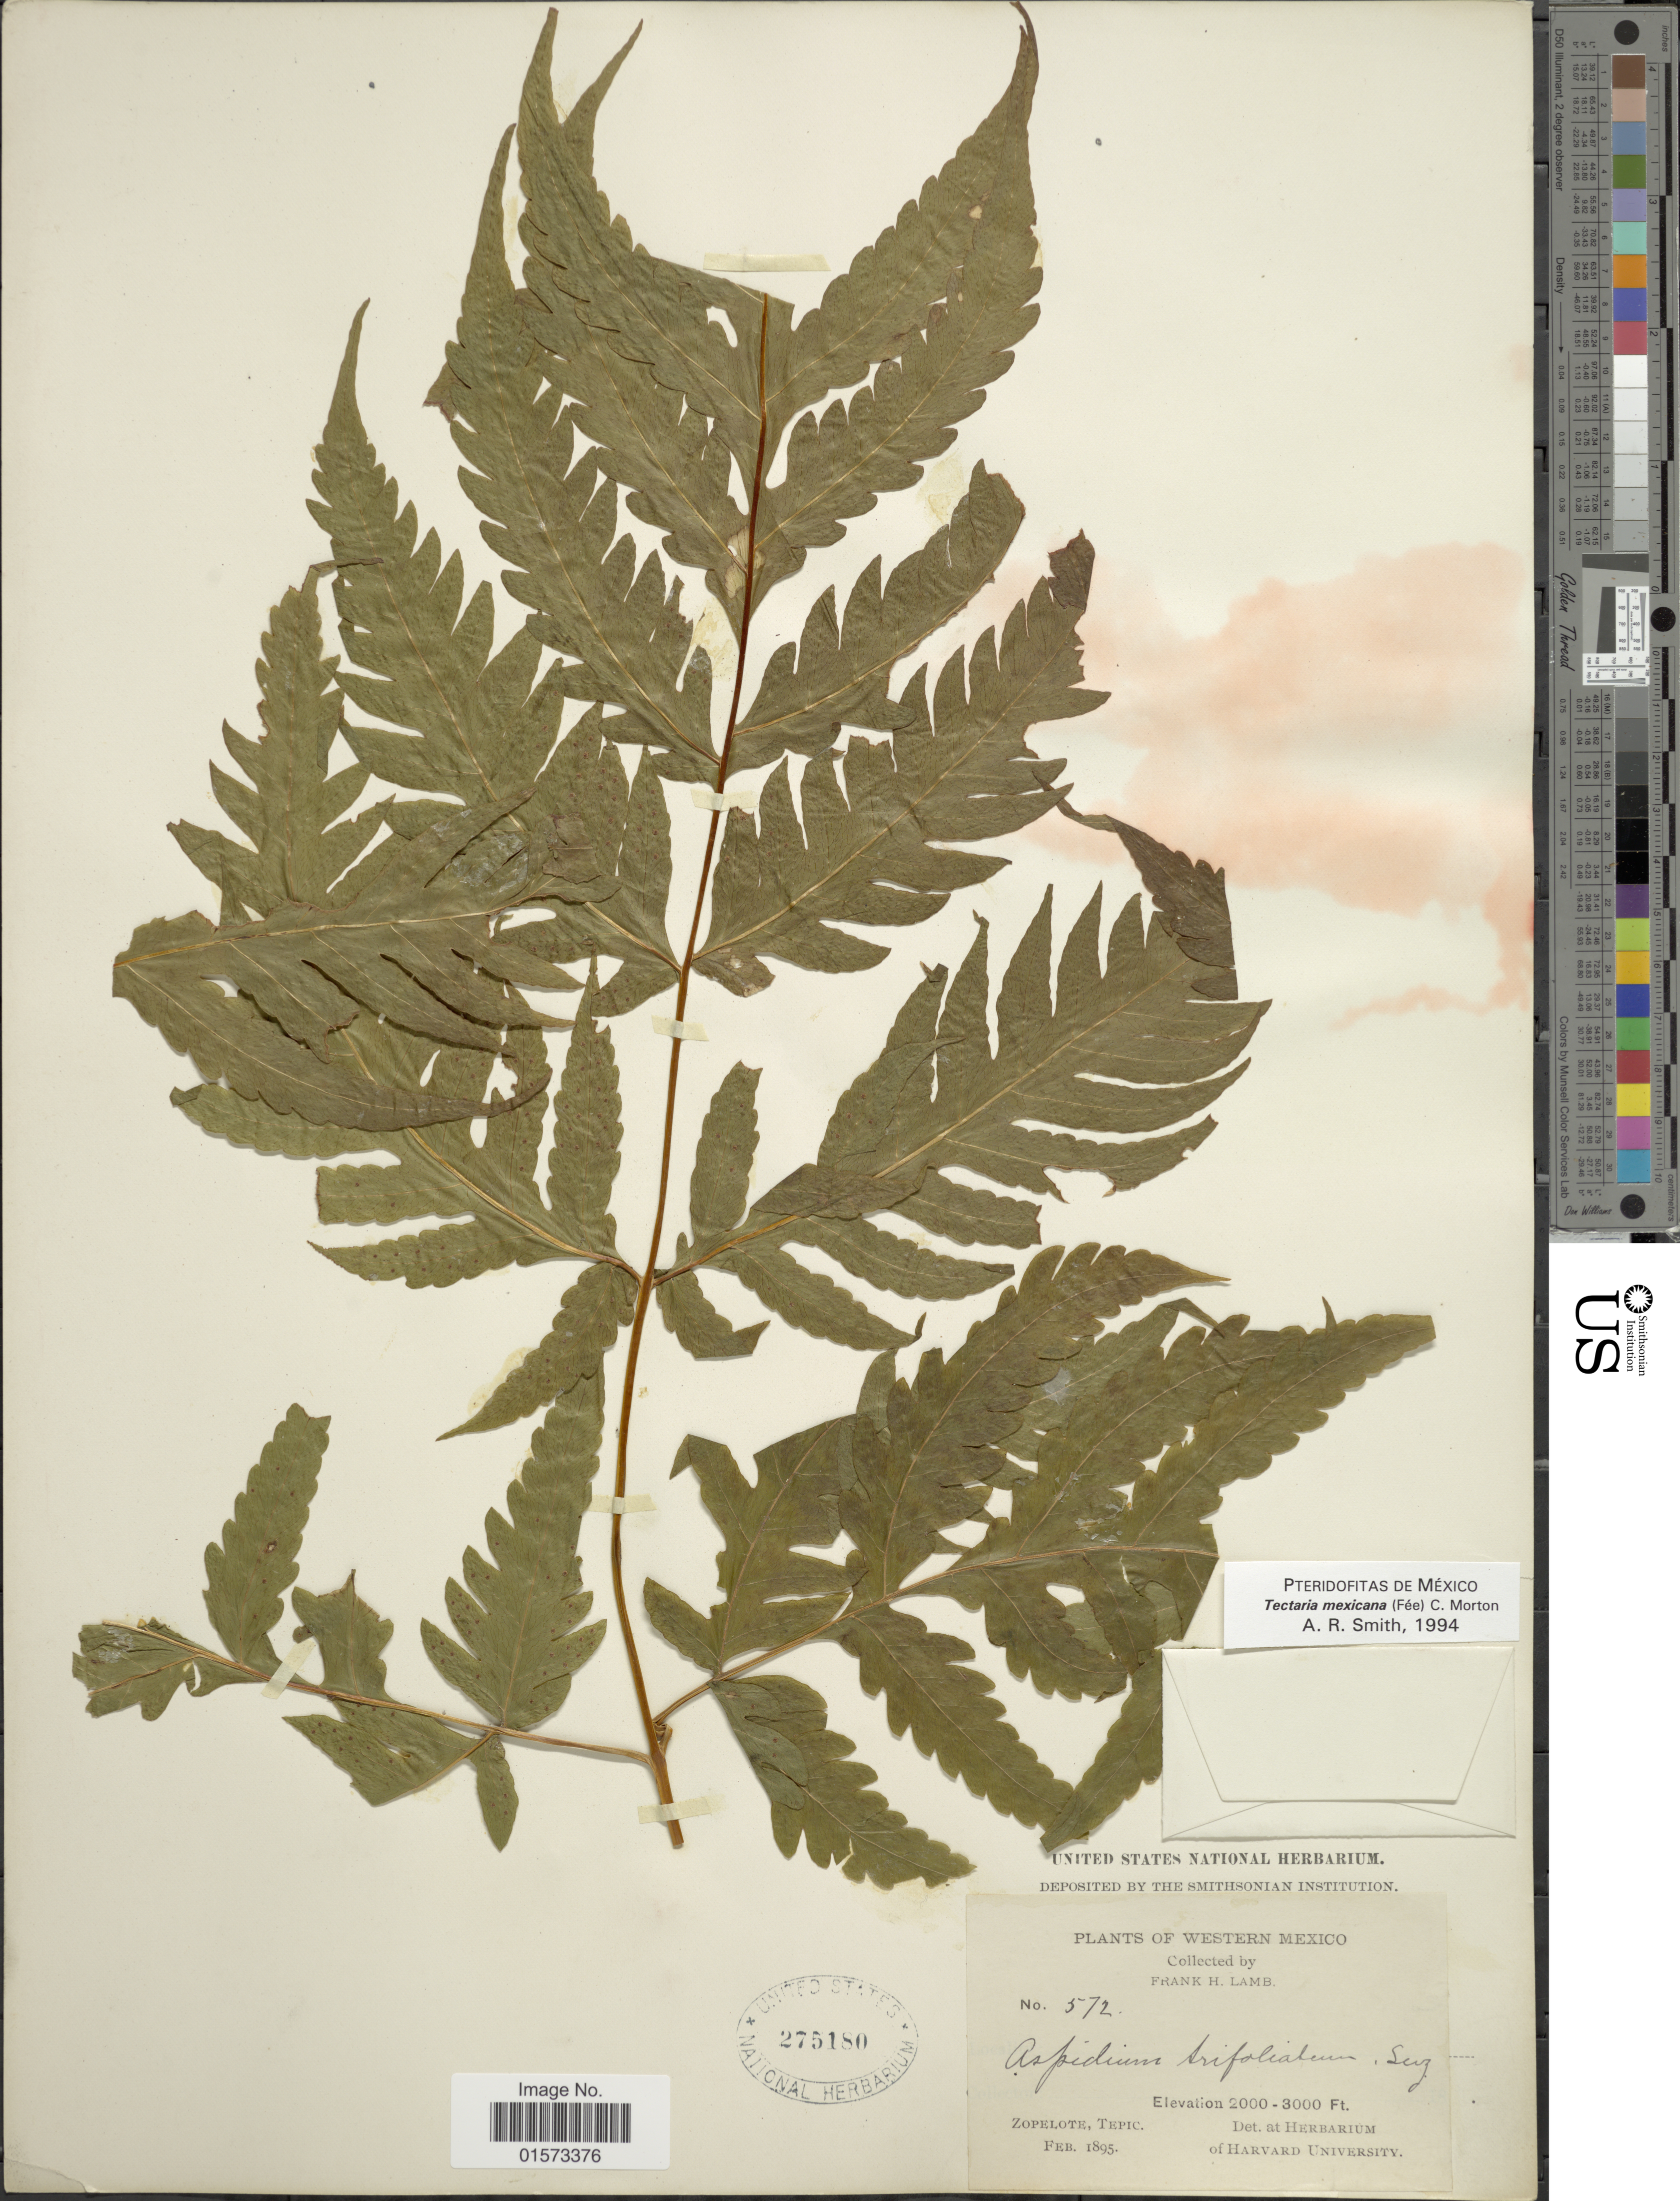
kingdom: Plantae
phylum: Tracheophyta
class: Polypodiopsida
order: Polypodiales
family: Tectariaceae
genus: Tectaria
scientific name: Tectaria mexicana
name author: (Fée) C.V. Morton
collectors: F. H. Lamb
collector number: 572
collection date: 1895-02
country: Mexico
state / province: Nayarit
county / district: Ruíz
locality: Zopelote [El Zopilote], Tepic [now Nayarit].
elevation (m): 610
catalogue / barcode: US 275180